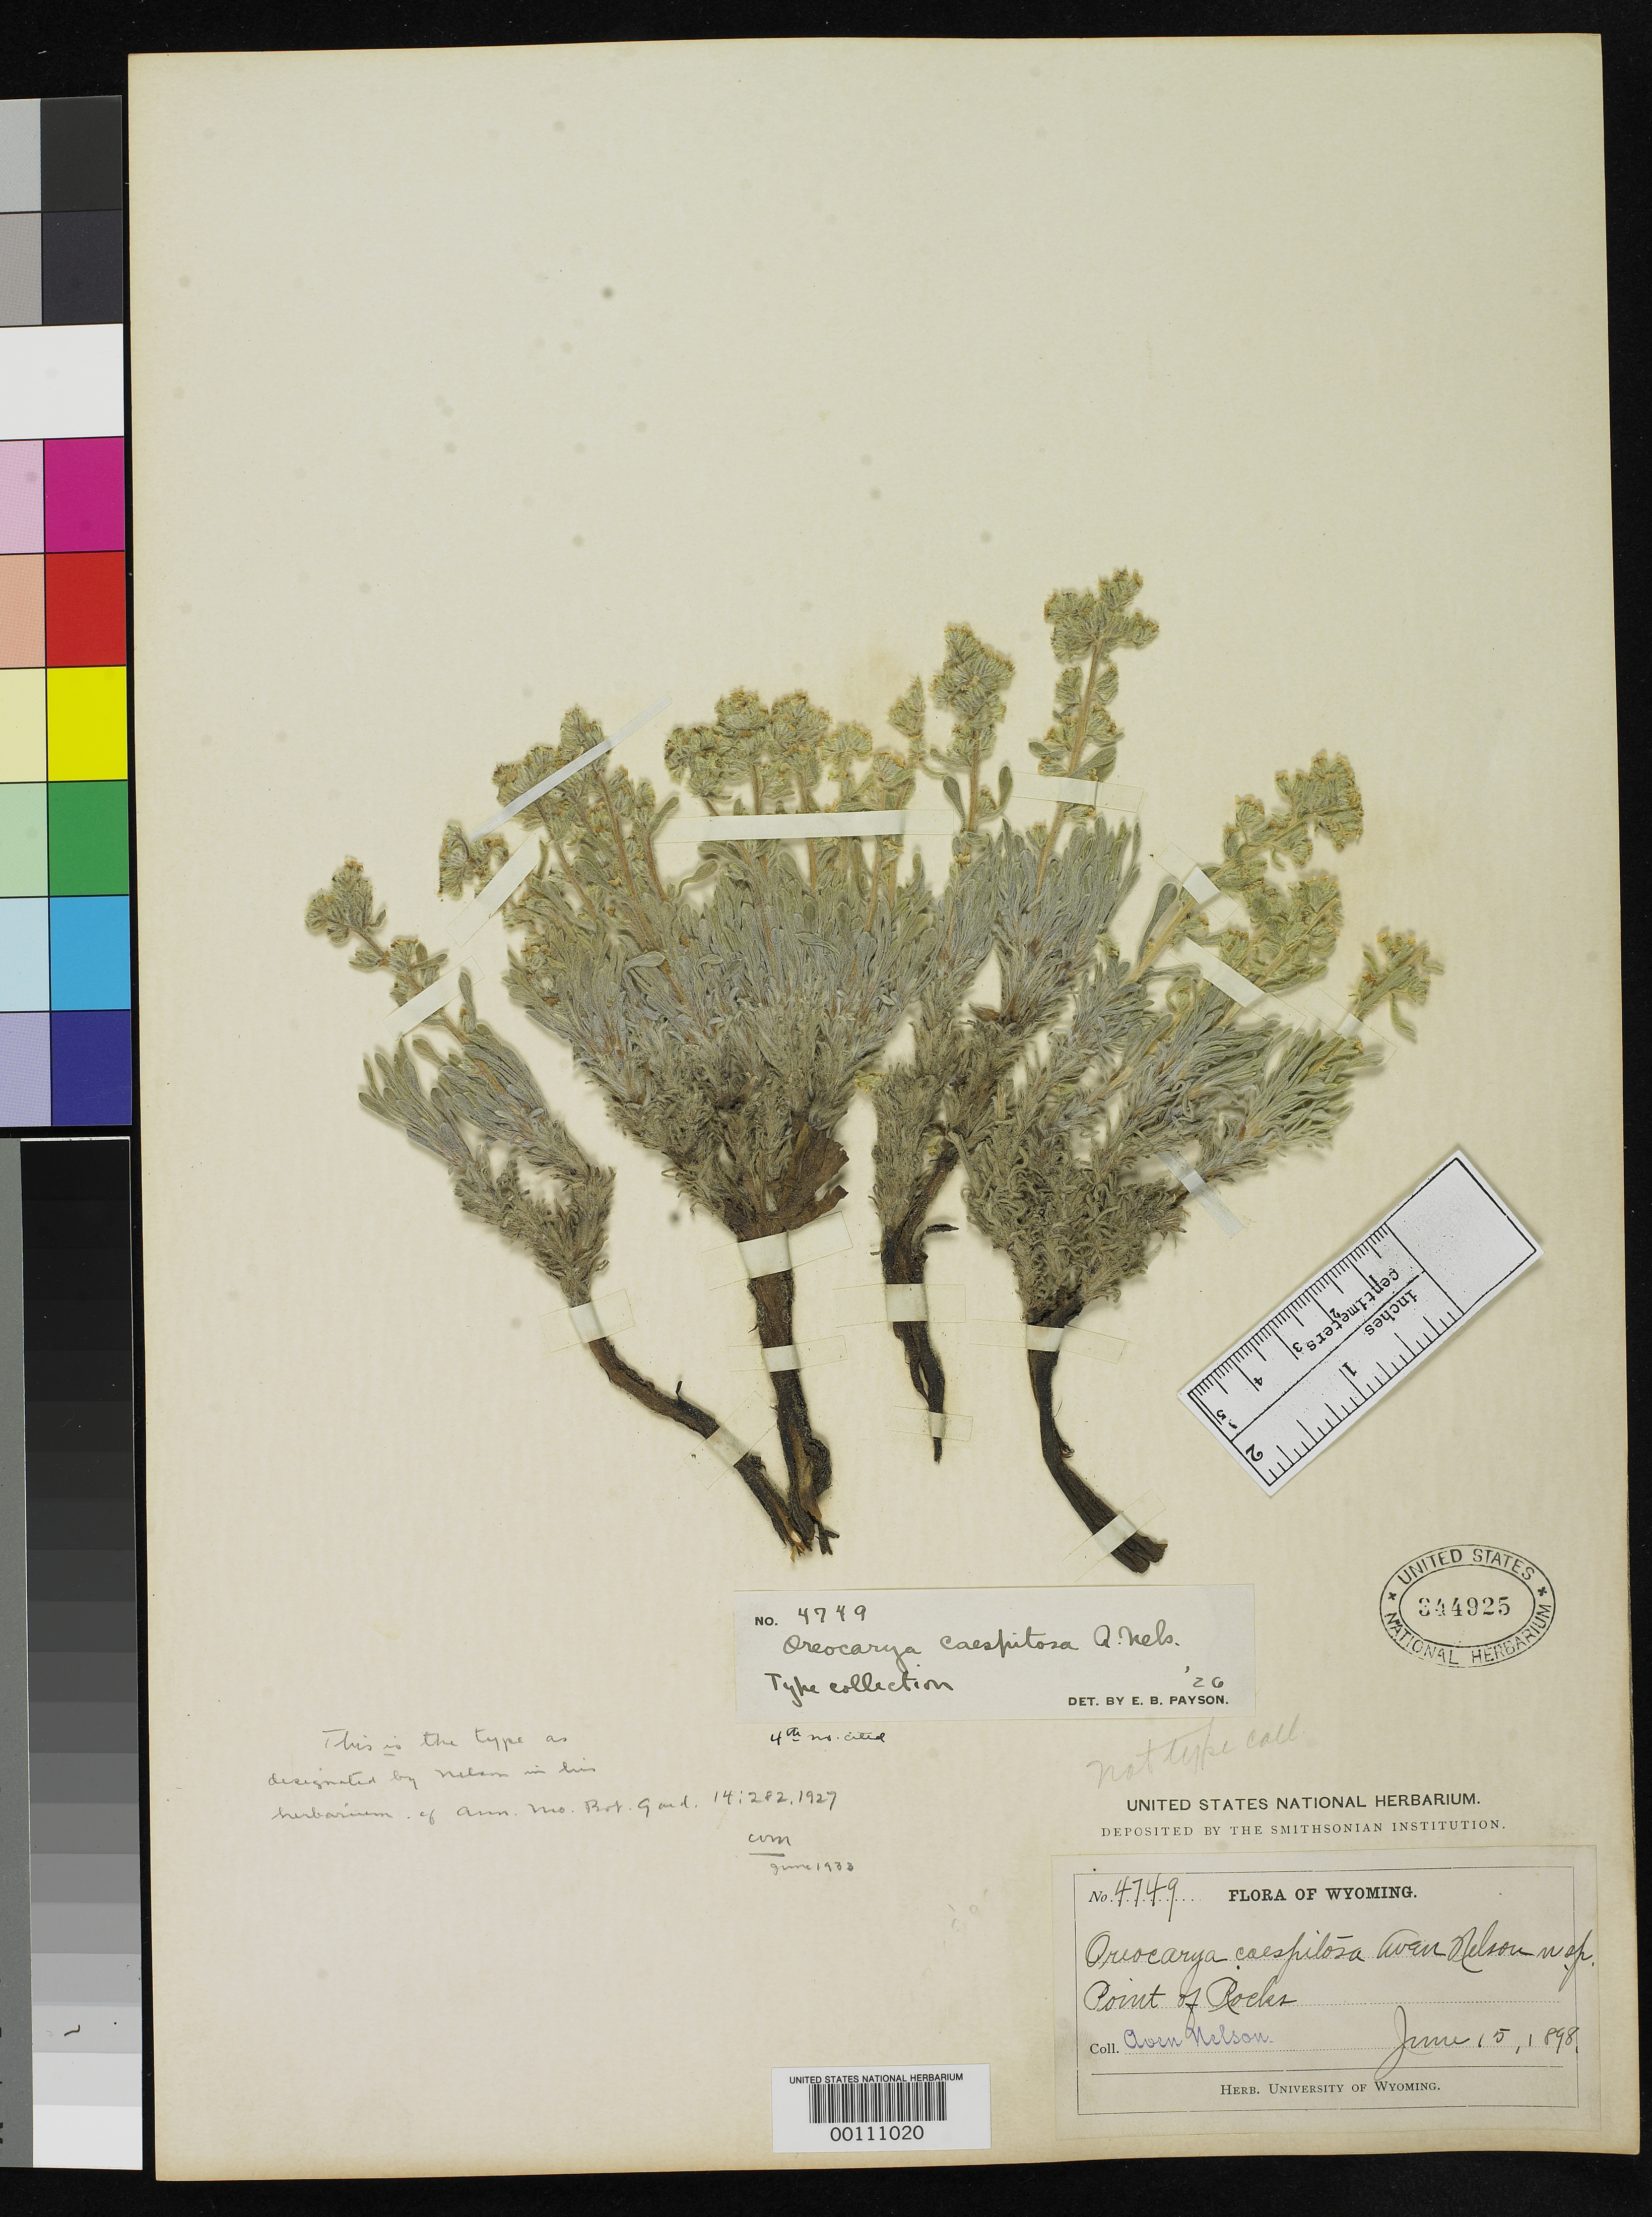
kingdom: Plantae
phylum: Tracheophyta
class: Magnoliopsida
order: Boraginales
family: Boraginaceae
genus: Oreocarya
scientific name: Oreocarya caespitosa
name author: A. Nelson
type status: Isosyntype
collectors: A. Nelson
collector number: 4749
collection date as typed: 15 Jun 1898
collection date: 1898-06-15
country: United States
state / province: Wyoming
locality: Point of Rocks.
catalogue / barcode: US 344925